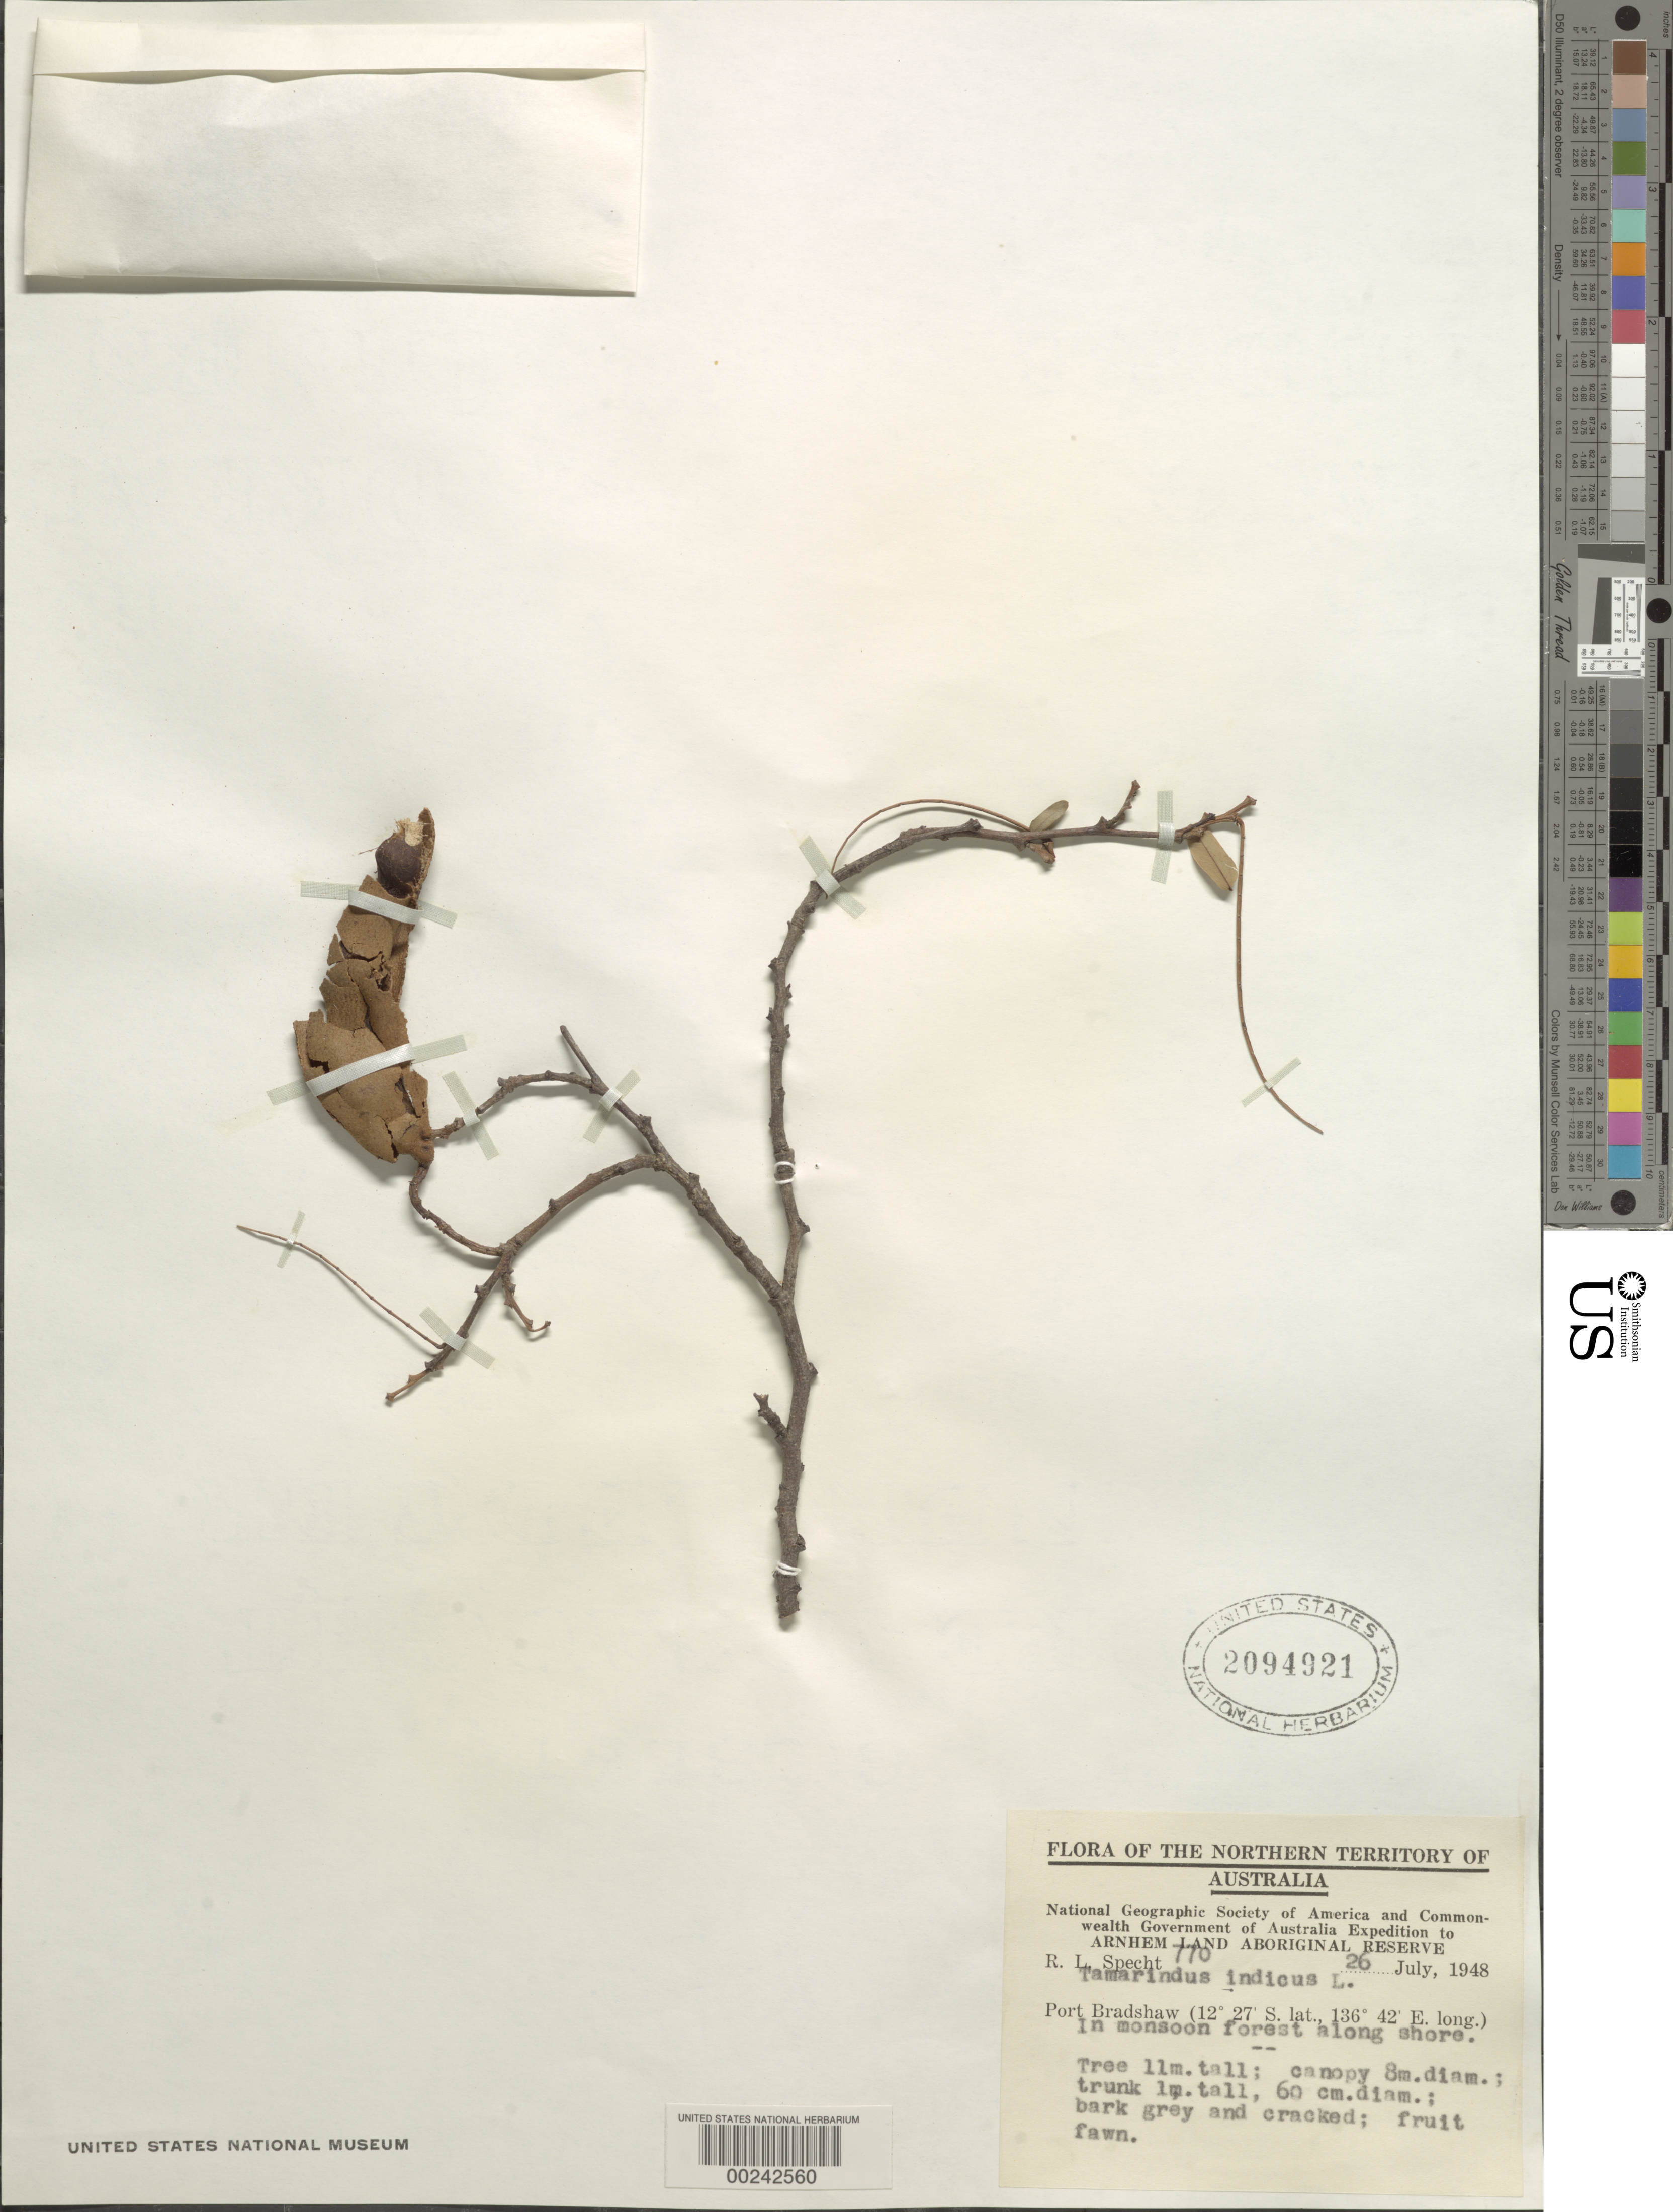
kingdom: Plantae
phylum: Tracheophyta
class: Magnoliopsida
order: Fabales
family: Fabaceae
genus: Tamarindus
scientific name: Tamarindus indica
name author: L.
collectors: R. L. Specht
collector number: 770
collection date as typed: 26 Jul 1948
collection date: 1948-07-26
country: Australia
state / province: Northern Territory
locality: Port bradshaw; arnhem land aboriginal reserve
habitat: In monsson forest along shore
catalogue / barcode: US 2094921